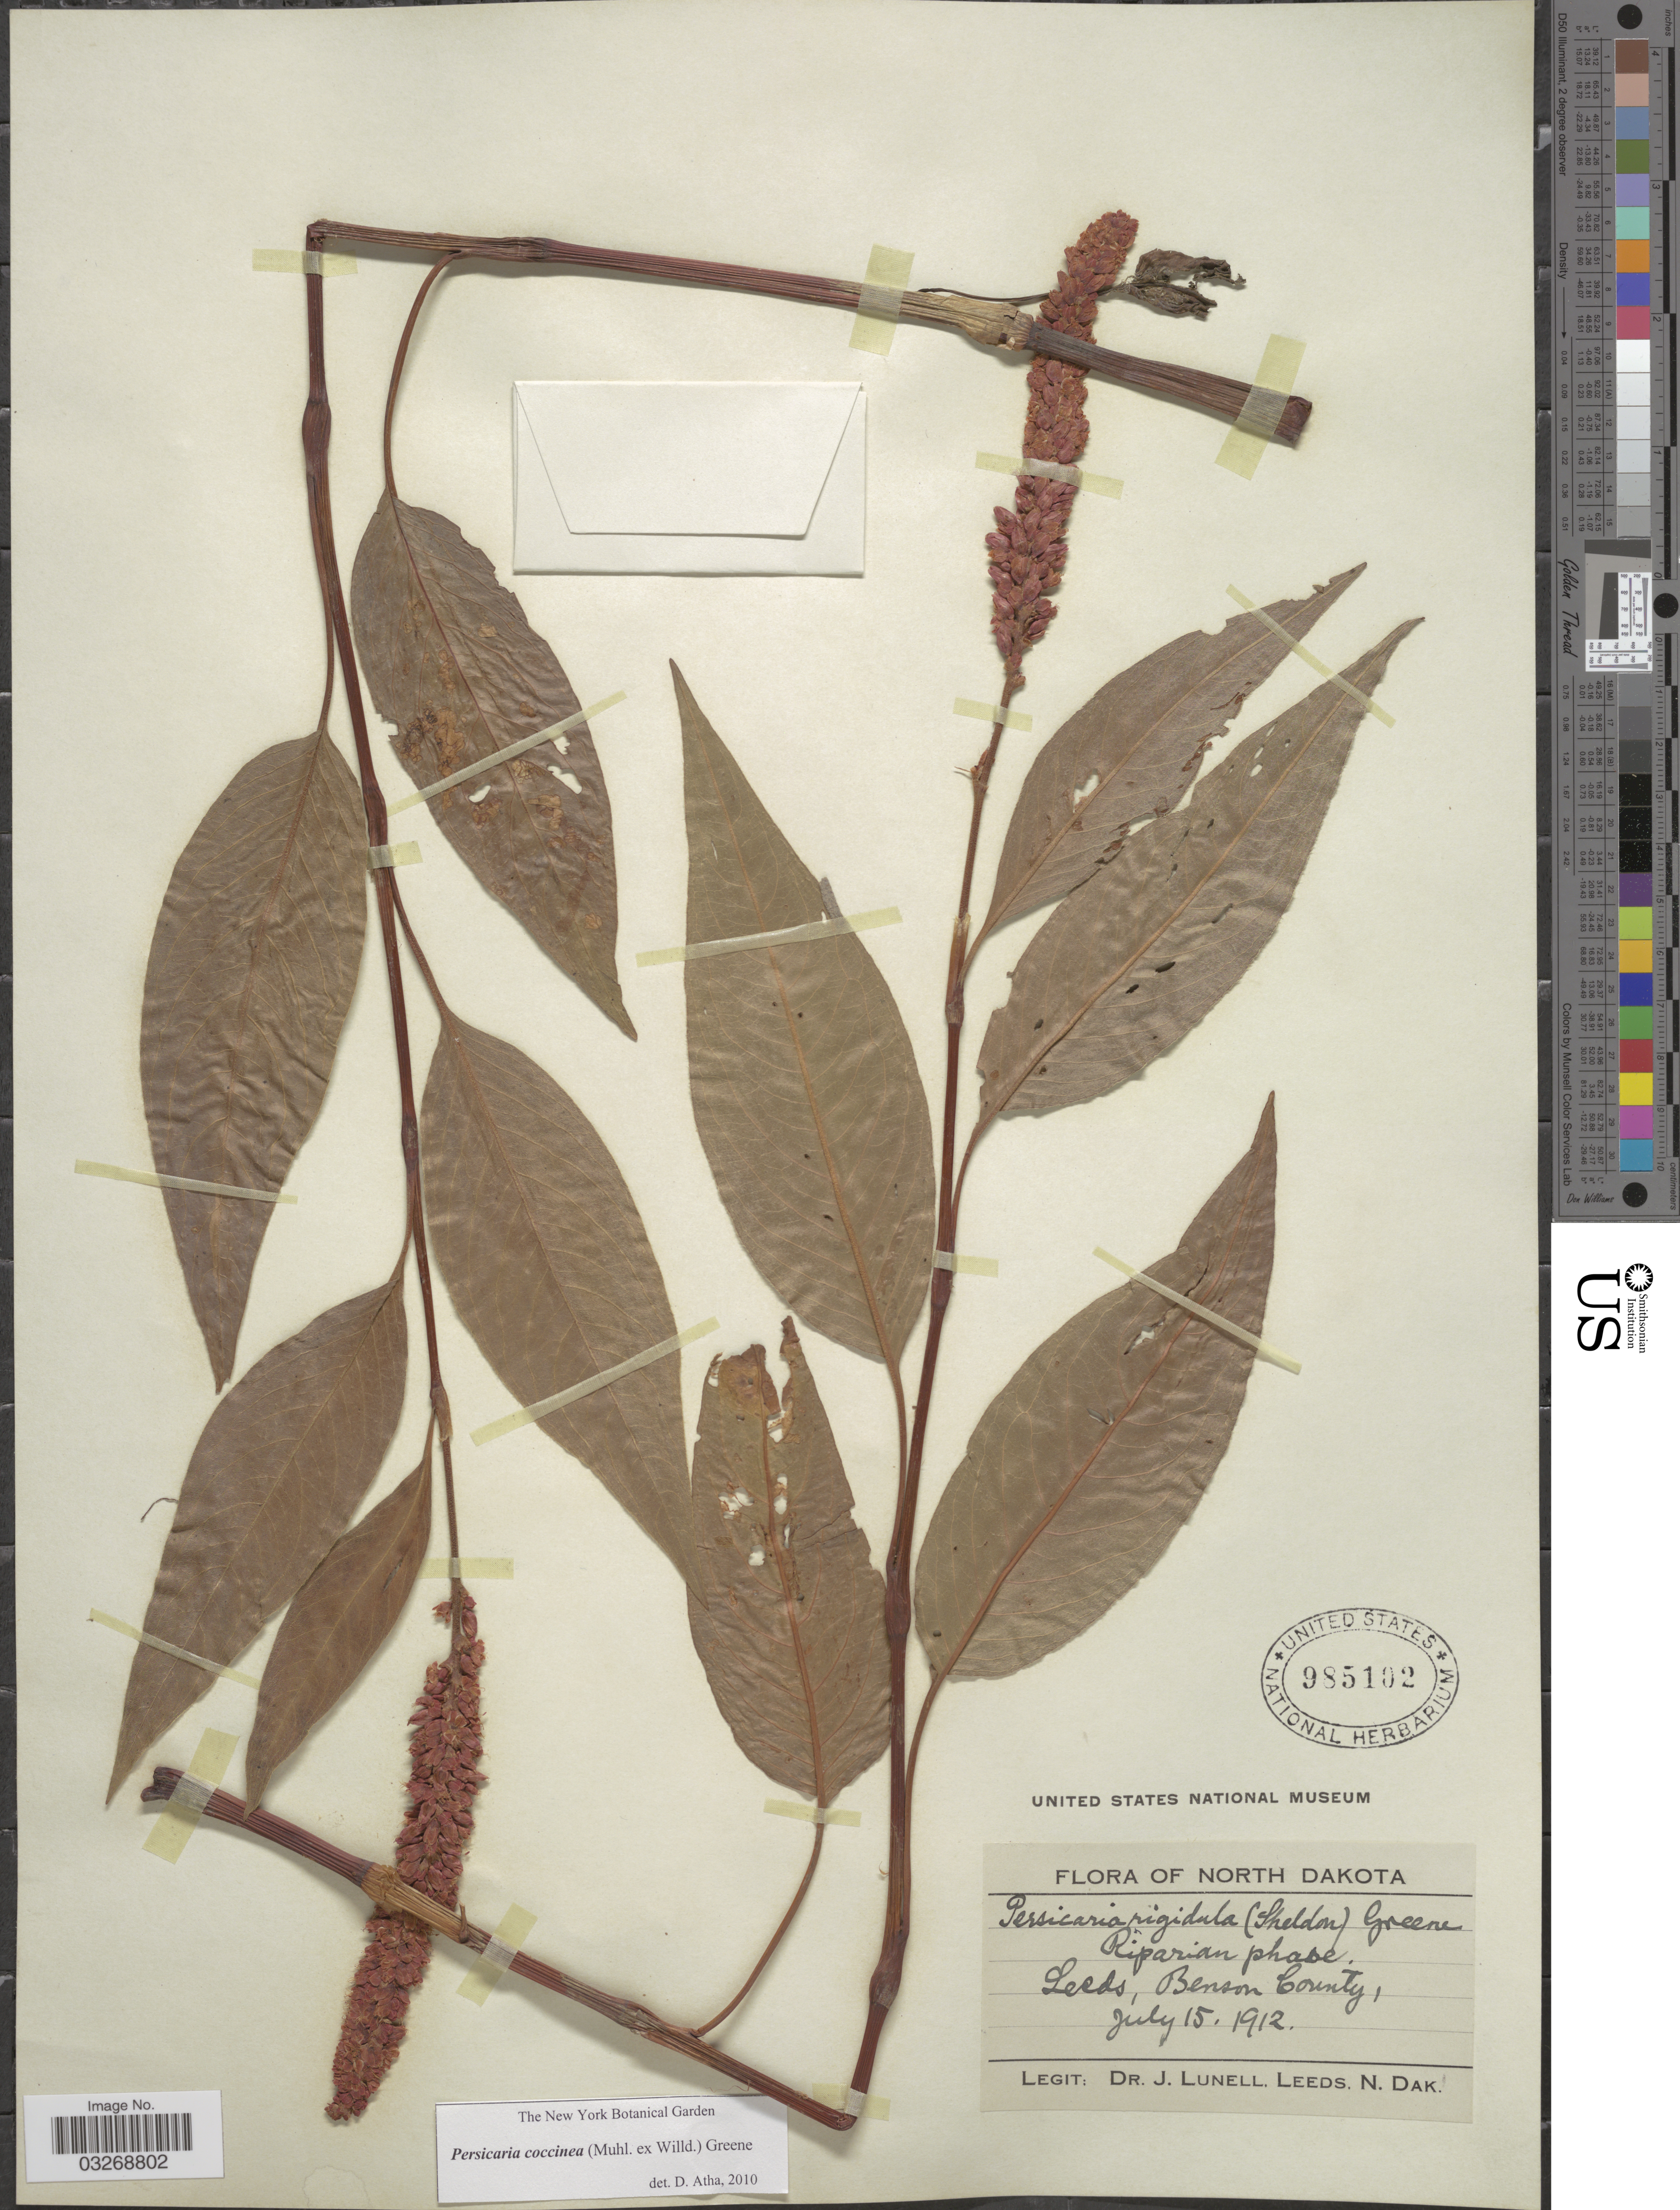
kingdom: Plantae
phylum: Tracheophyta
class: Magnoliopsida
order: Caryophyllales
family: Polygonaceae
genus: Persicaria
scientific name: Persicaria coccinea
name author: (Muhl. ex Willd.) Greene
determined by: Atha, D. E.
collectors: J. Lunell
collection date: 1912-07-15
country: United States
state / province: North Dakota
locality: Leeds, Benson County.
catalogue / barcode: US 985102